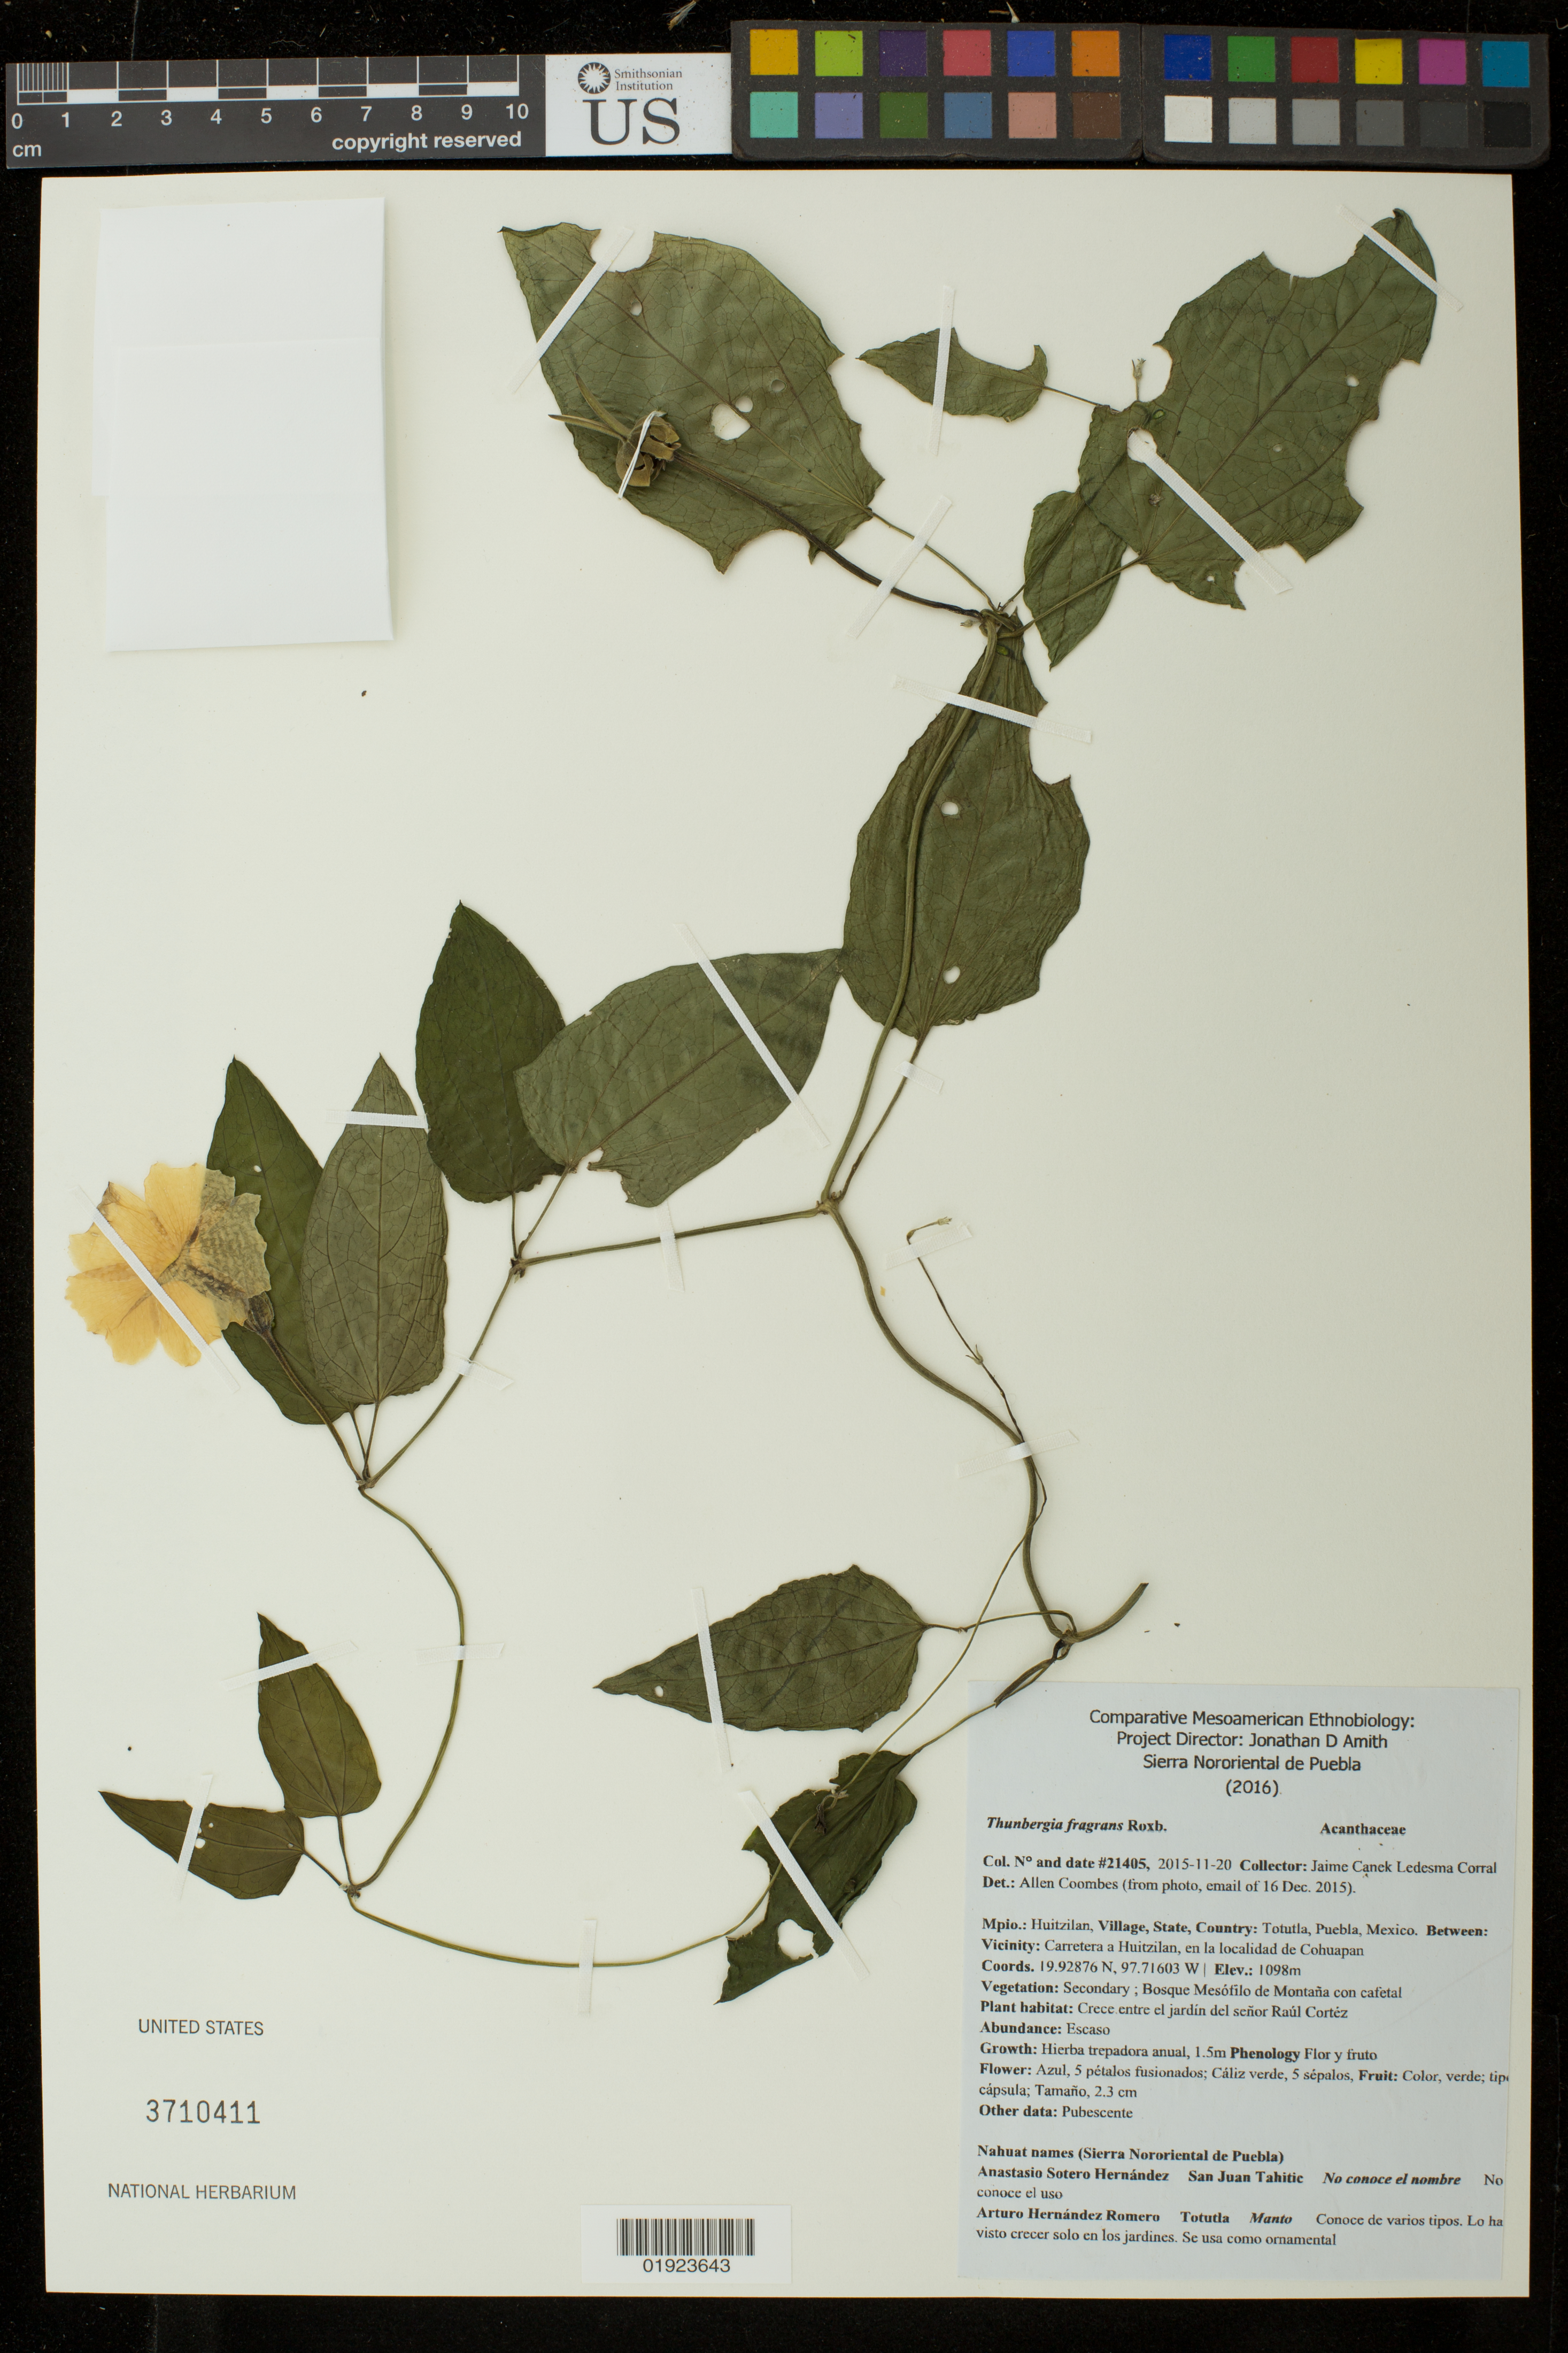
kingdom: Plantae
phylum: Tracheophyta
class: Magnoliopsida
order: Lamiales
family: Acanthaceae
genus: Thunbergia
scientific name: Thunbergia fragrans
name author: Roxb.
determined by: Daniel, Thomas F.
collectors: Canek Ledesma C.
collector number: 21405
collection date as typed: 2015-11-20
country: Mexico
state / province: Puebla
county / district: Huitzilan de Serdán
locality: Totutla, Puebla, Mexico, Carretera a Huitzilan, en la localidad de Cohuapan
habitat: Secondary; bosque mesofilo de montana con cafetal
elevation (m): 1098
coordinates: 19.92876N, 97.71603W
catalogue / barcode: US 3710411